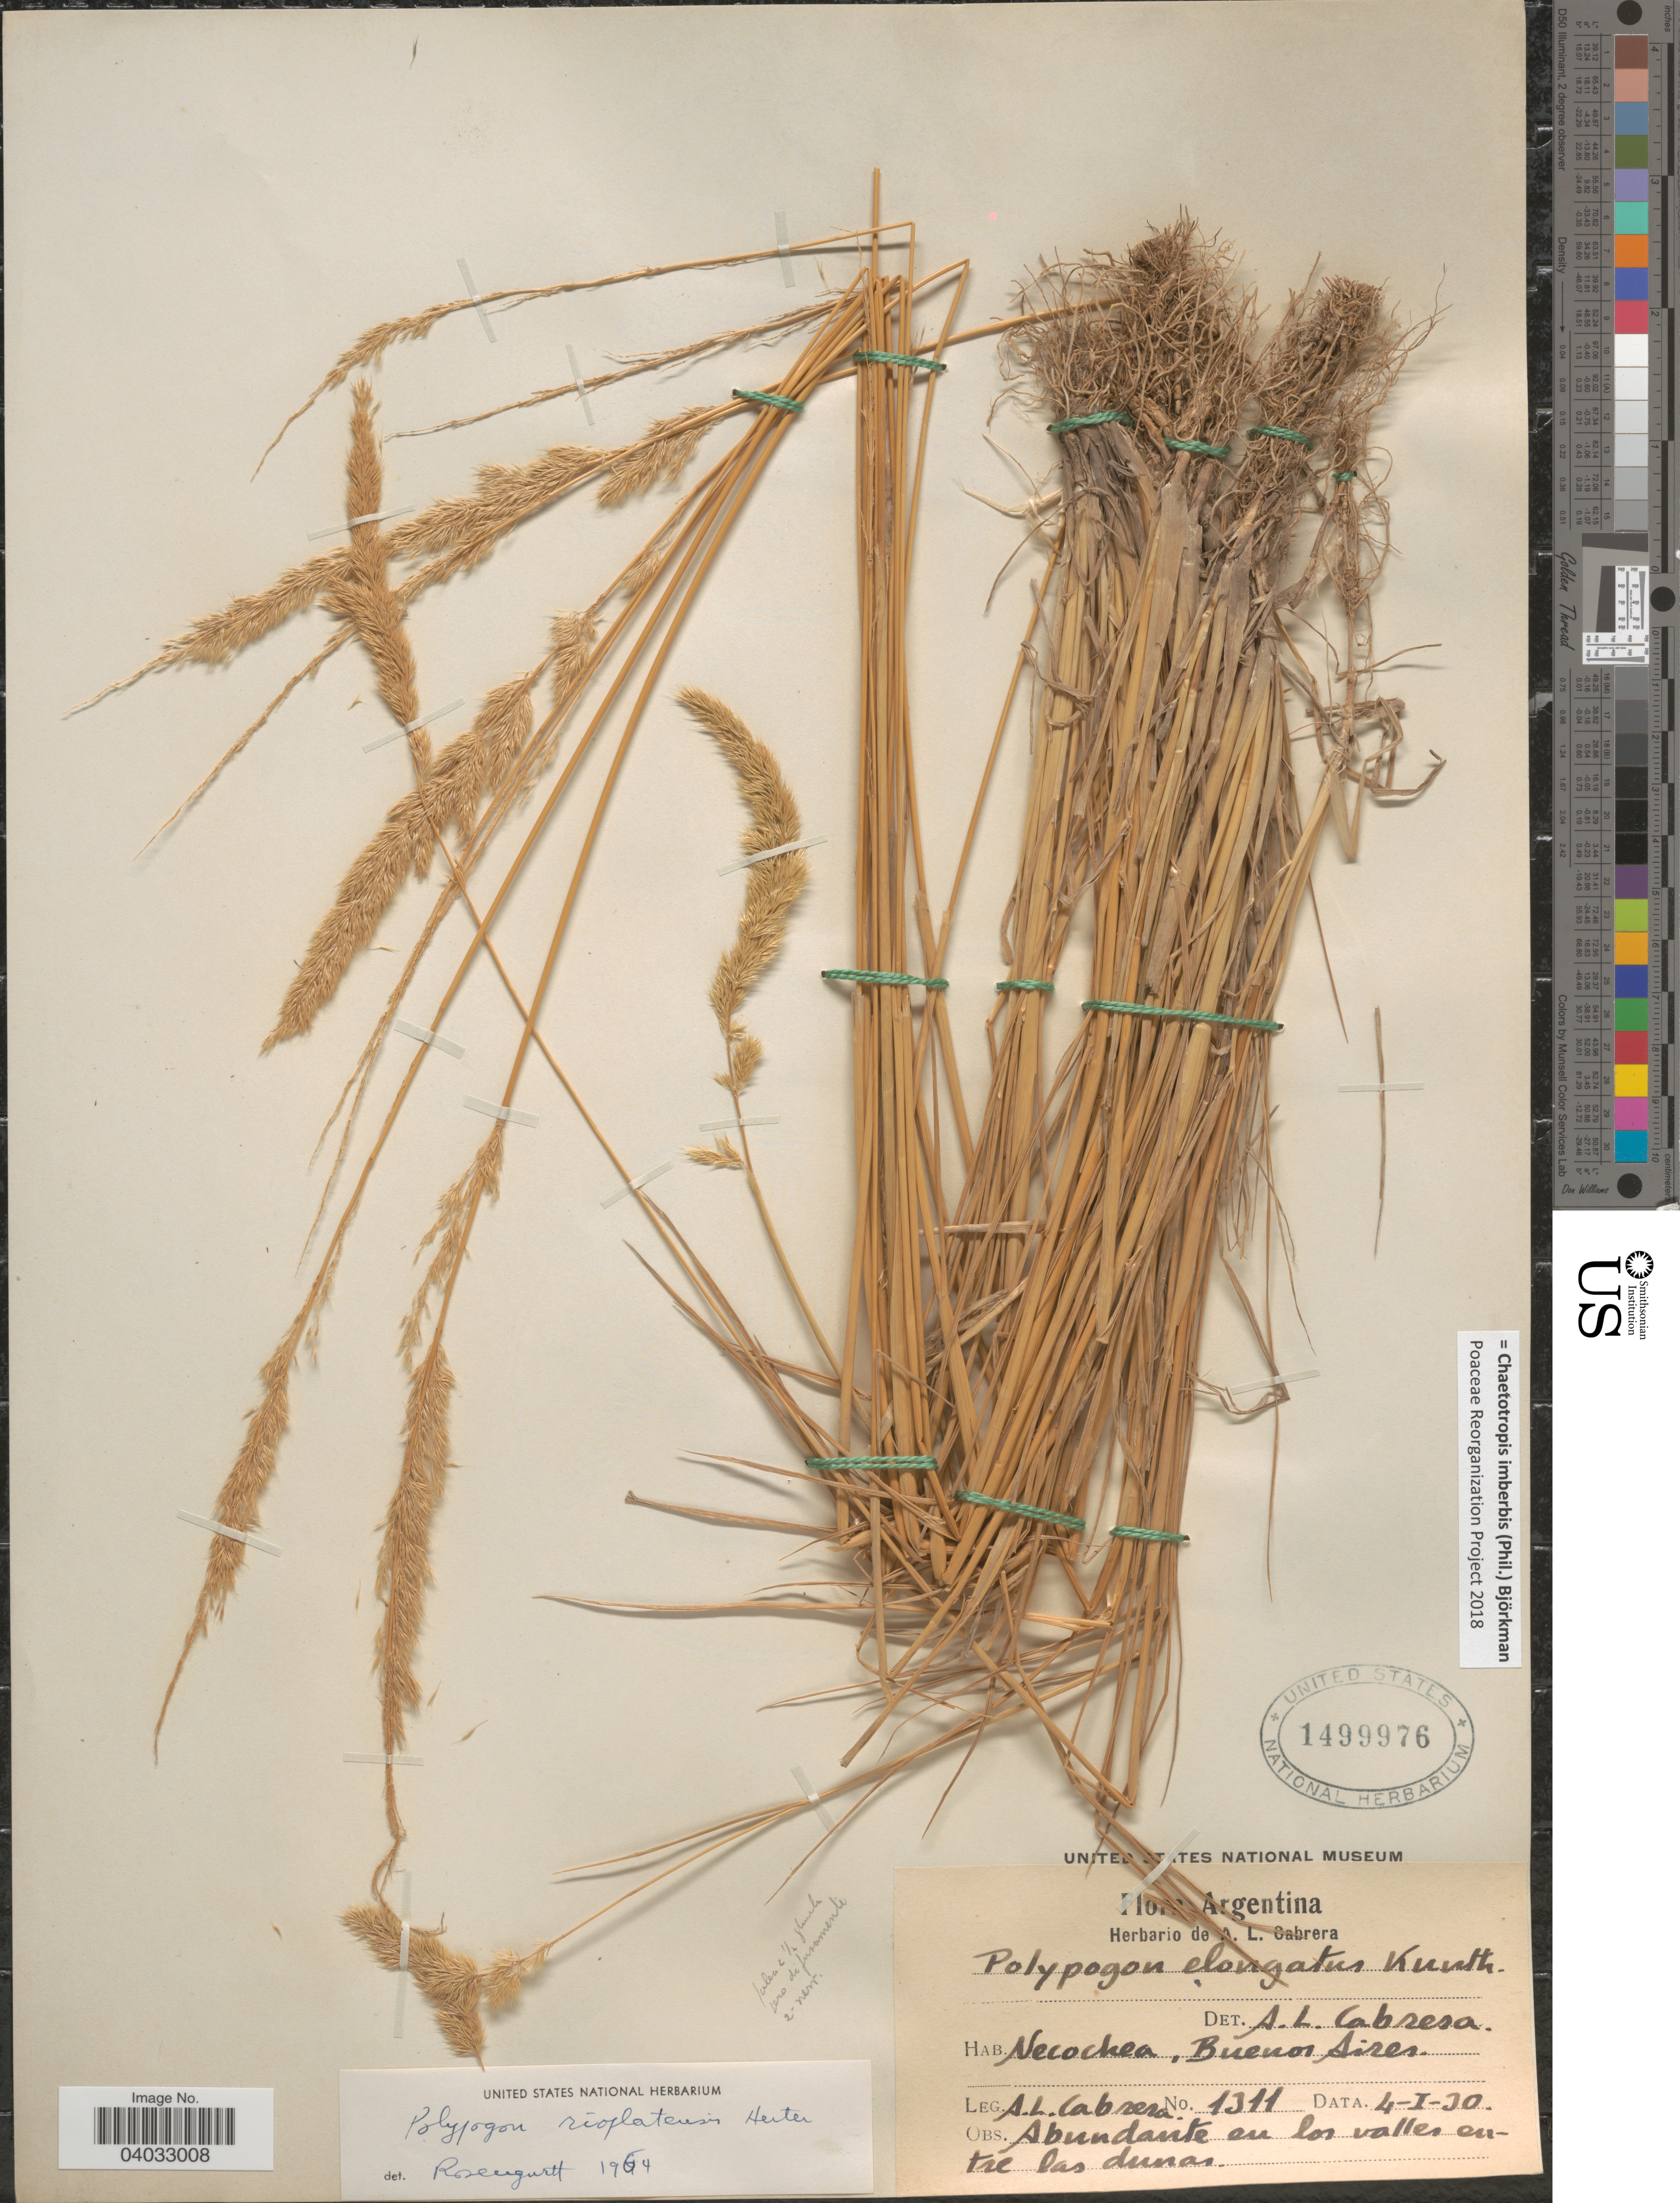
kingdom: Plantae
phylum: Tracheophyta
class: Liliopsida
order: Poales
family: Poaceae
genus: Chaetotropis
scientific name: Chaetotropis imberbis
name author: (Phil.) Björkman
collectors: A. L. Cabrera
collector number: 1311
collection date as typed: Transcribed d/m/y: 4/1/30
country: Argentina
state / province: Buenos Aires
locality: Necockea.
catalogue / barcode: US 1499976